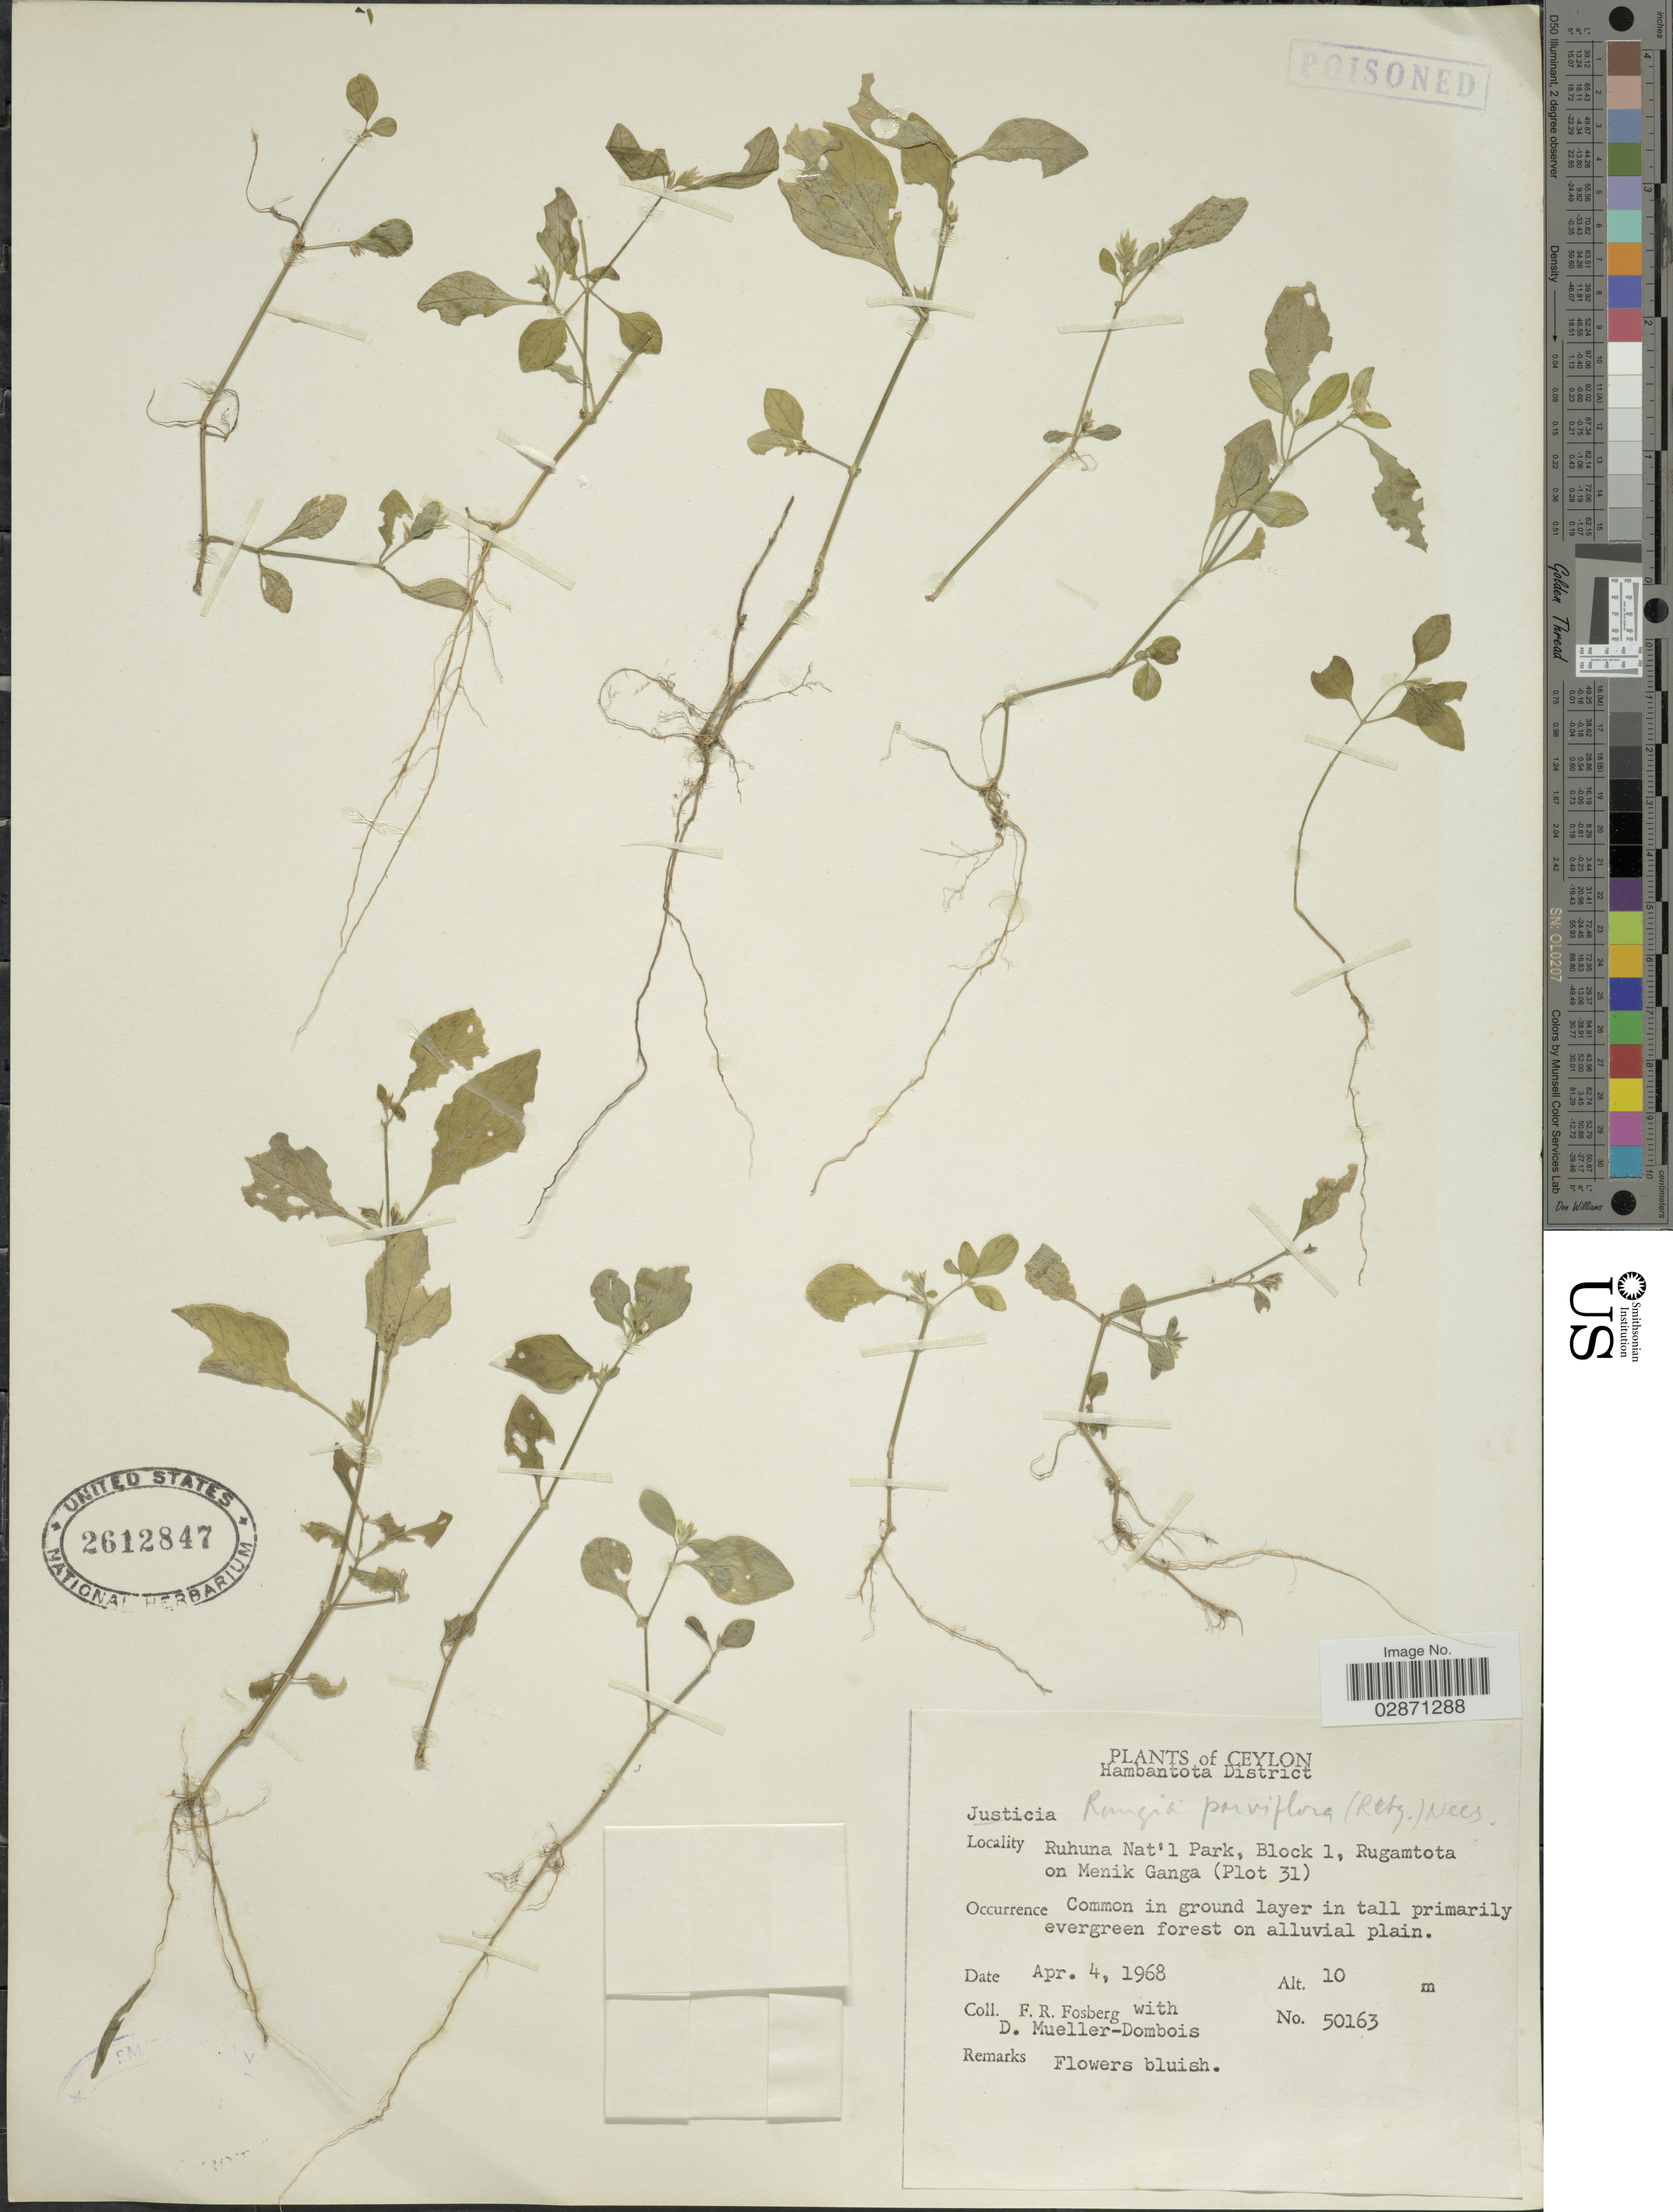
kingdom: Plantae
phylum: Tracheophyta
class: Magnoliopsida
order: Lamiales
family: Acanthaceae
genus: Rungia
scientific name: Rungia parviflora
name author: Nees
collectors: F. R. Fosberg & D. Mueller-Dombois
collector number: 50163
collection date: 1968-04-04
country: Sri Lanka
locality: Ceylon. Hambantota District. Ruhuna Nat'l Park, Block 1, Rugamtota on Menik Ganga (Plot 31).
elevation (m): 10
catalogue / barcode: US 2612847